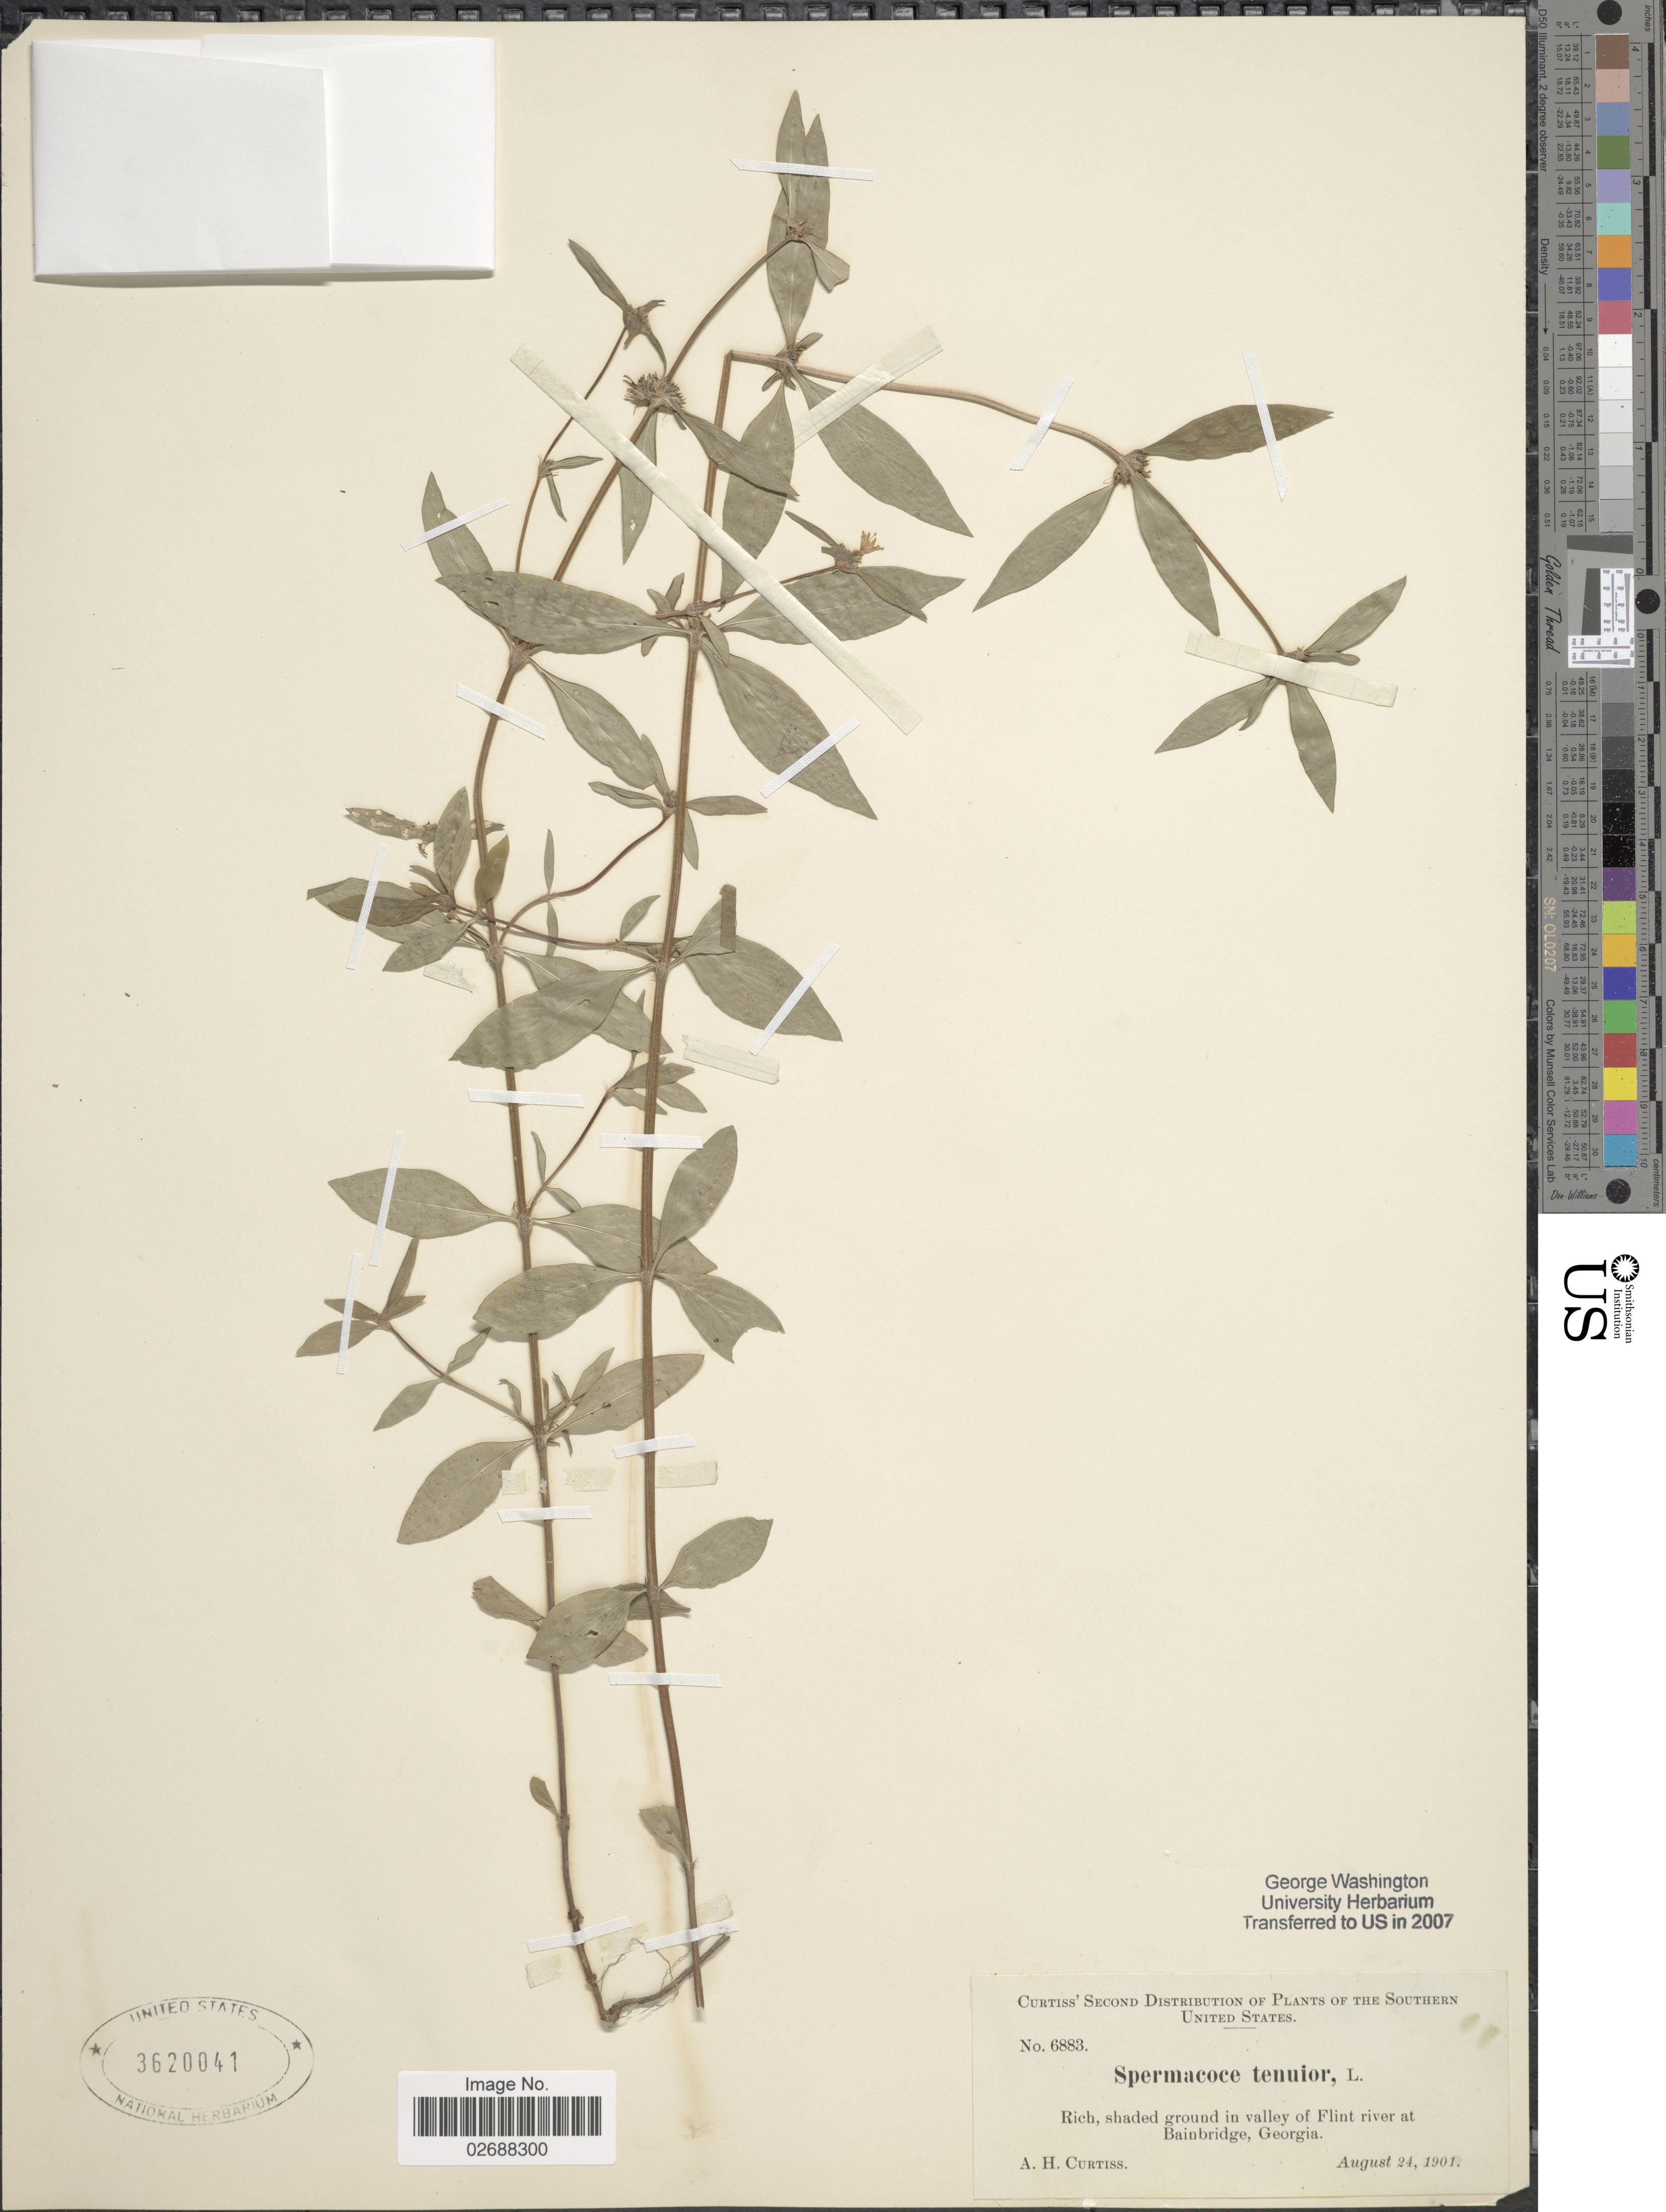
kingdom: Plantae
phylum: Tracheophyta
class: Magnoliopsida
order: Gentianales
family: Rubiaceae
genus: Borreria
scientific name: Borreria sp.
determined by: Florentin, Mariela Nunez, (CTES), Instituto de Botanica del Nordeste (ARGENTINA)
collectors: A. H. Curtiss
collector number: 6883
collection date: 1901-08-24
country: United States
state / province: Georgia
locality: Southern United States. Valley of Flint river at Bainbridge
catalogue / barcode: US 3620041